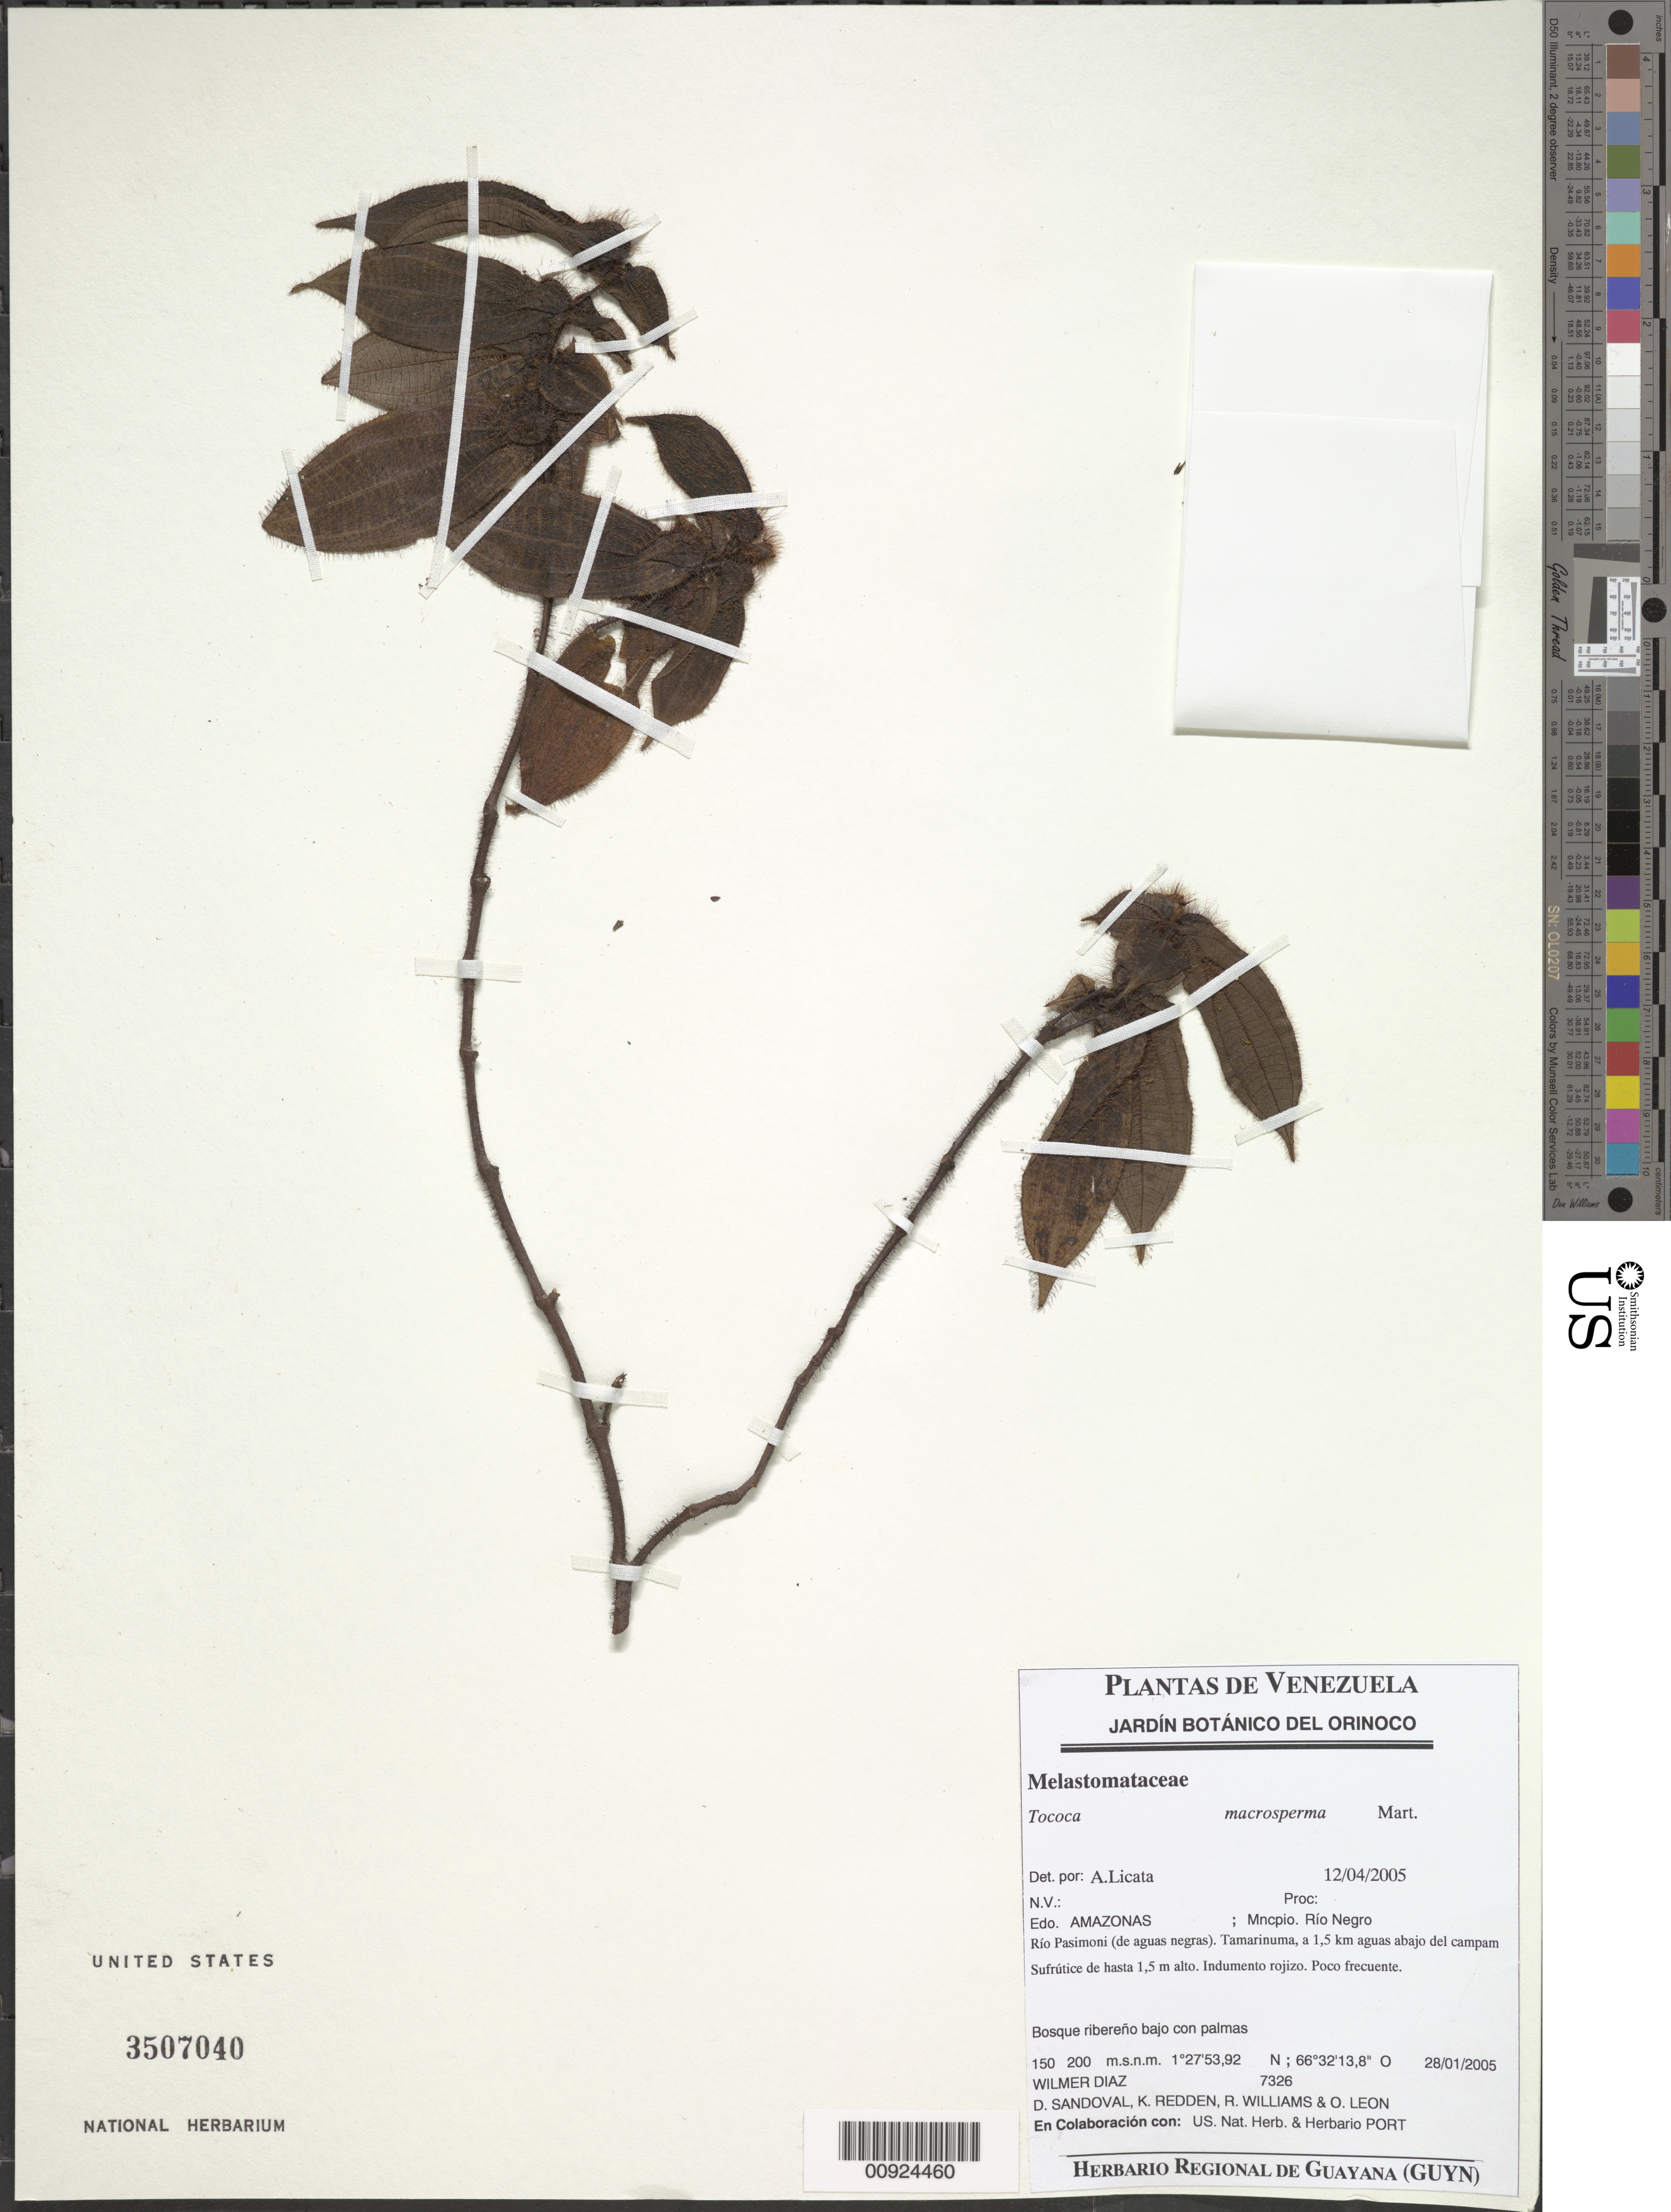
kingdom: Plantae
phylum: Tracheophyta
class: Magnoliopsida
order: Myrtales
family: Melastomataceae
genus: Tococa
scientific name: Tococa macrosperma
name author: Mart.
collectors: W. Díaz P., K. M. Redden, R. Williams & O. León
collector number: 7326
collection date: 2005-01-28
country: Venezuela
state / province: Amazonas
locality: Mncpio. Río Negro. Río Pasimoni (de aguas negras). Tamarinuma, a 1,5 km aguas abajo del campam.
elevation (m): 150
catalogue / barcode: US 3507040